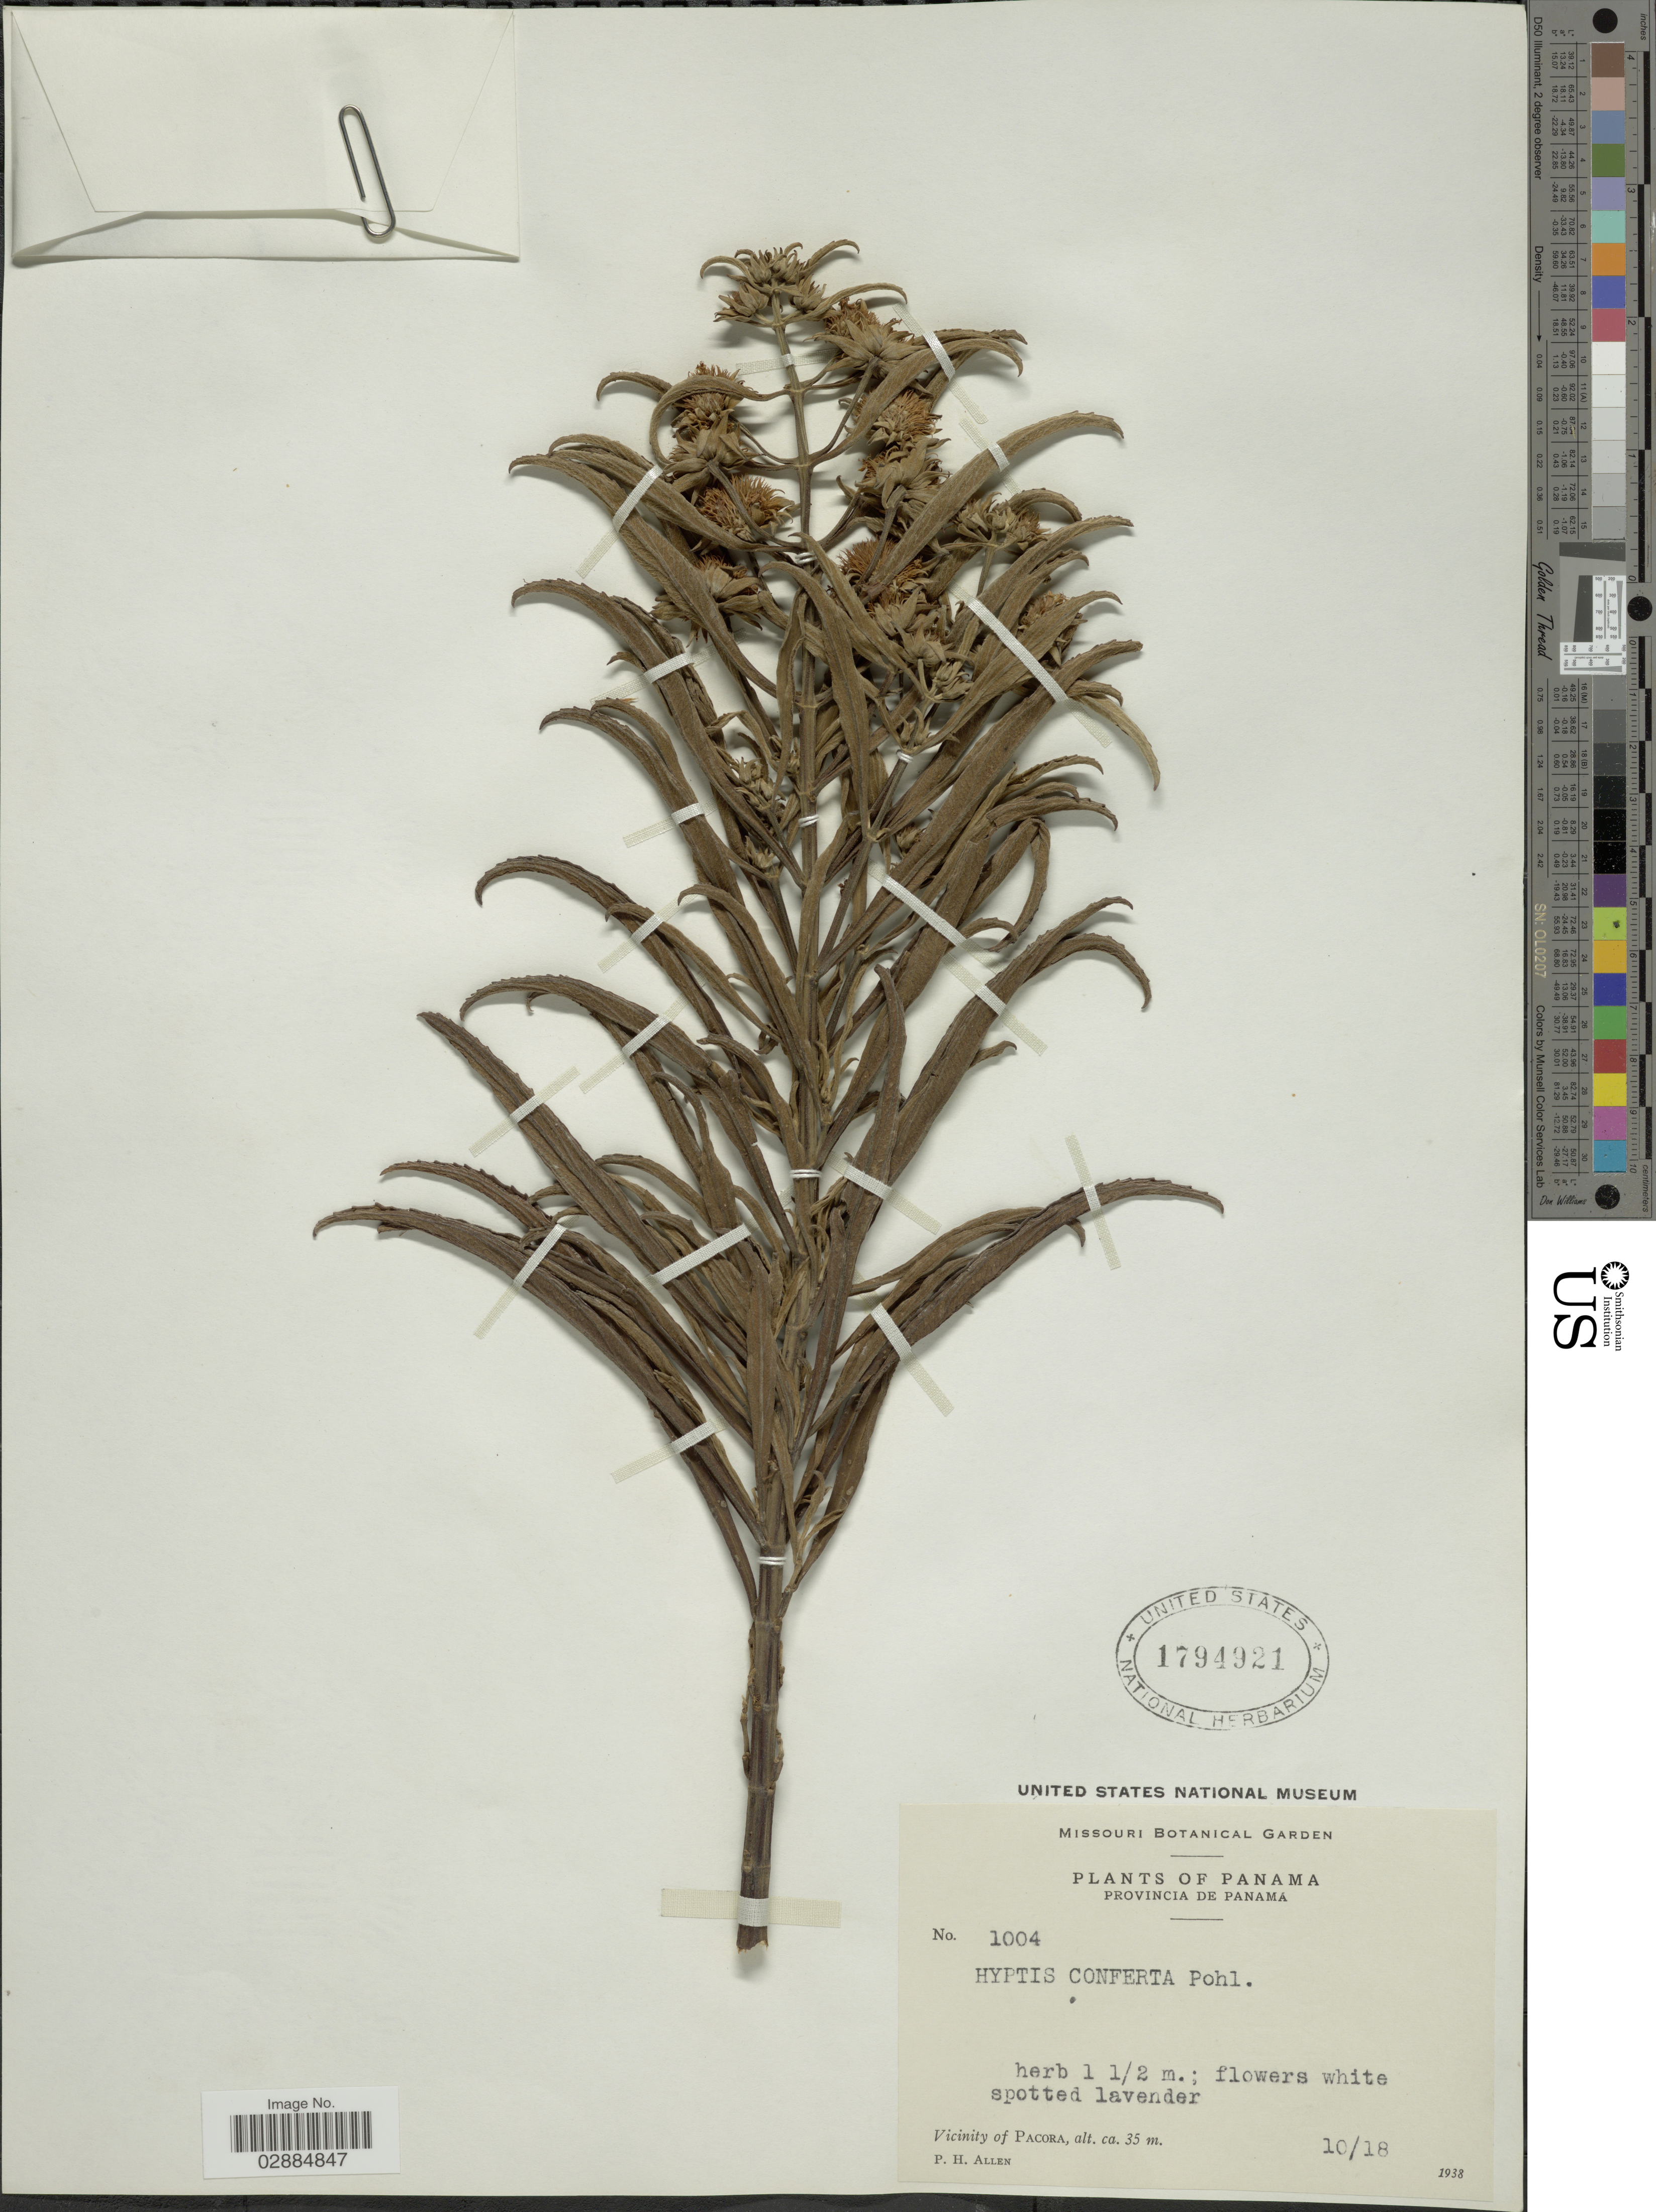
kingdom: Plantae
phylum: Tracheophyta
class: Magnoliopsida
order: Lamiales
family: Lamiaceae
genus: Hyptis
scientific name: Hyptis conferta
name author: Pohl ex Benth.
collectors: P. H. Allen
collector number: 1004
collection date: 1938-10-18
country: Panama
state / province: Panamá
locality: Provincia de Panama, Vicinity of Pacora.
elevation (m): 35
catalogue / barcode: US 1794921